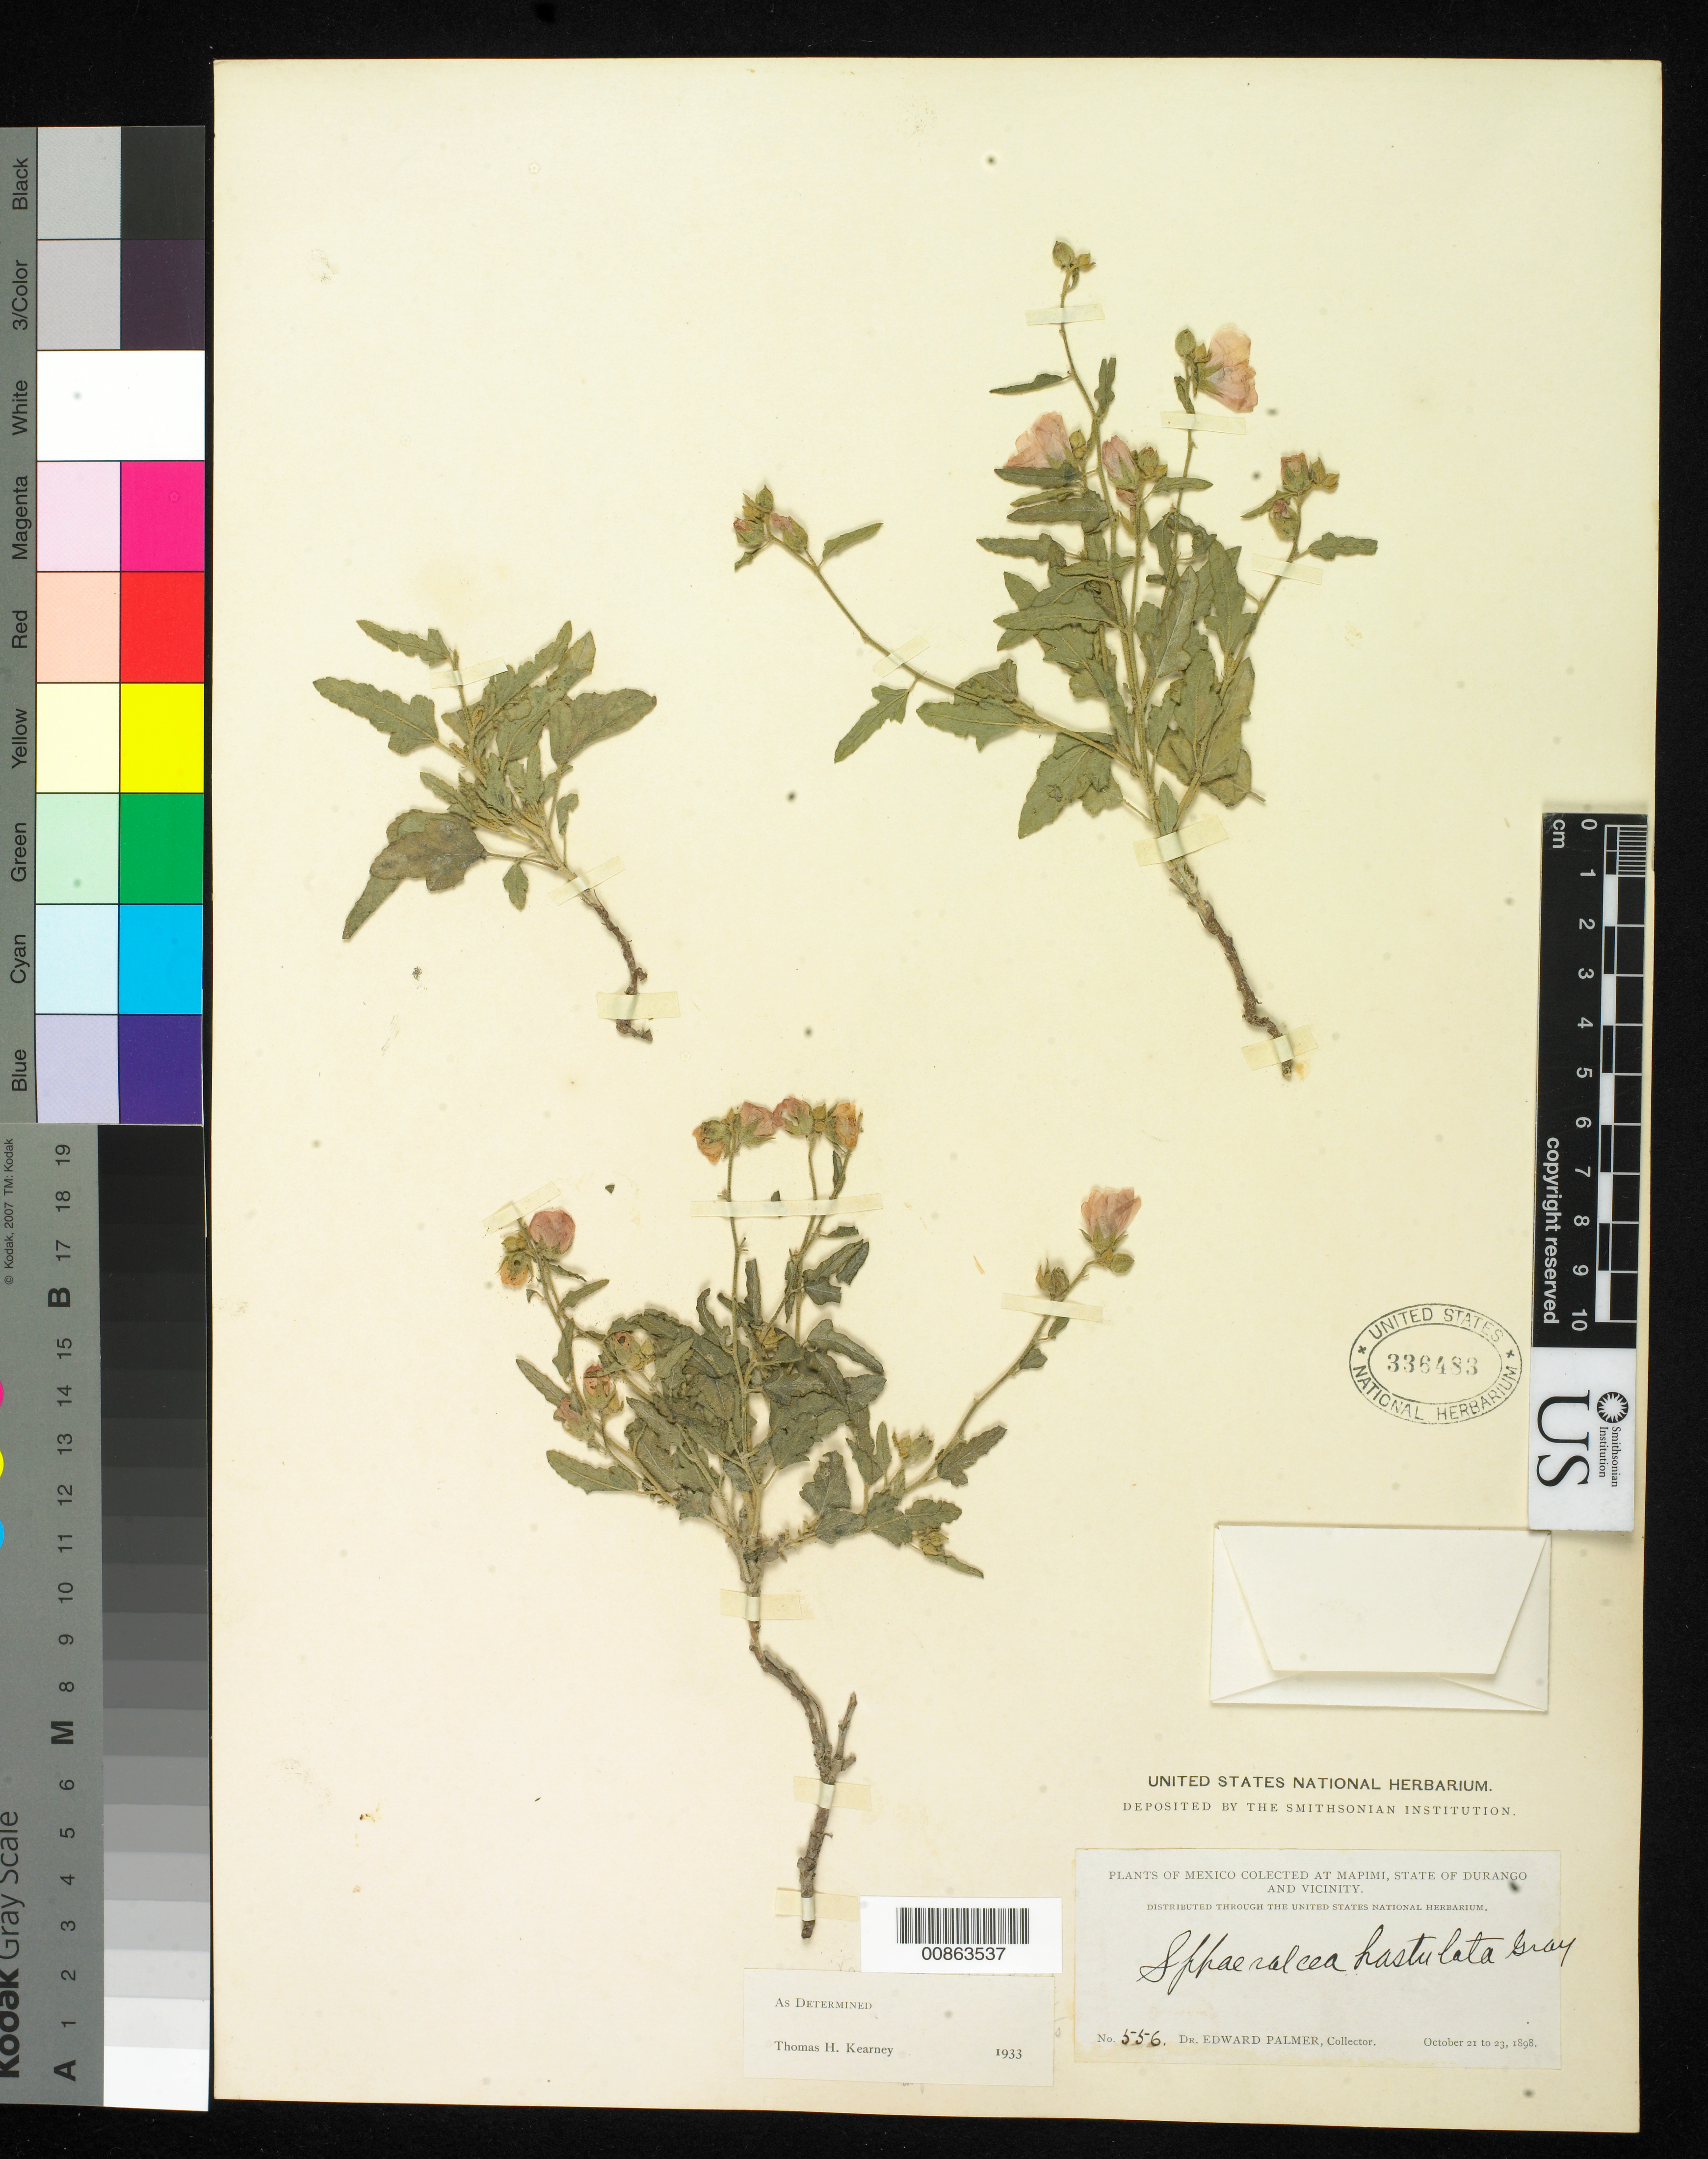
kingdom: Plantae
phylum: Tracheophyta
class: Magnoliopsida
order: Malvales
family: Malvaceae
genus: Sphaeralcea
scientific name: Sphaeralcea hastulata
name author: A. Gray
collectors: E. Palmer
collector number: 556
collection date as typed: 21 Oct 1898 to 23 Oct 1898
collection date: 1898-10-21/1898-10-23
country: Mexico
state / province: Durango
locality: Mapimi, Durango and vicinity.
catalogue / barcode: US 336483